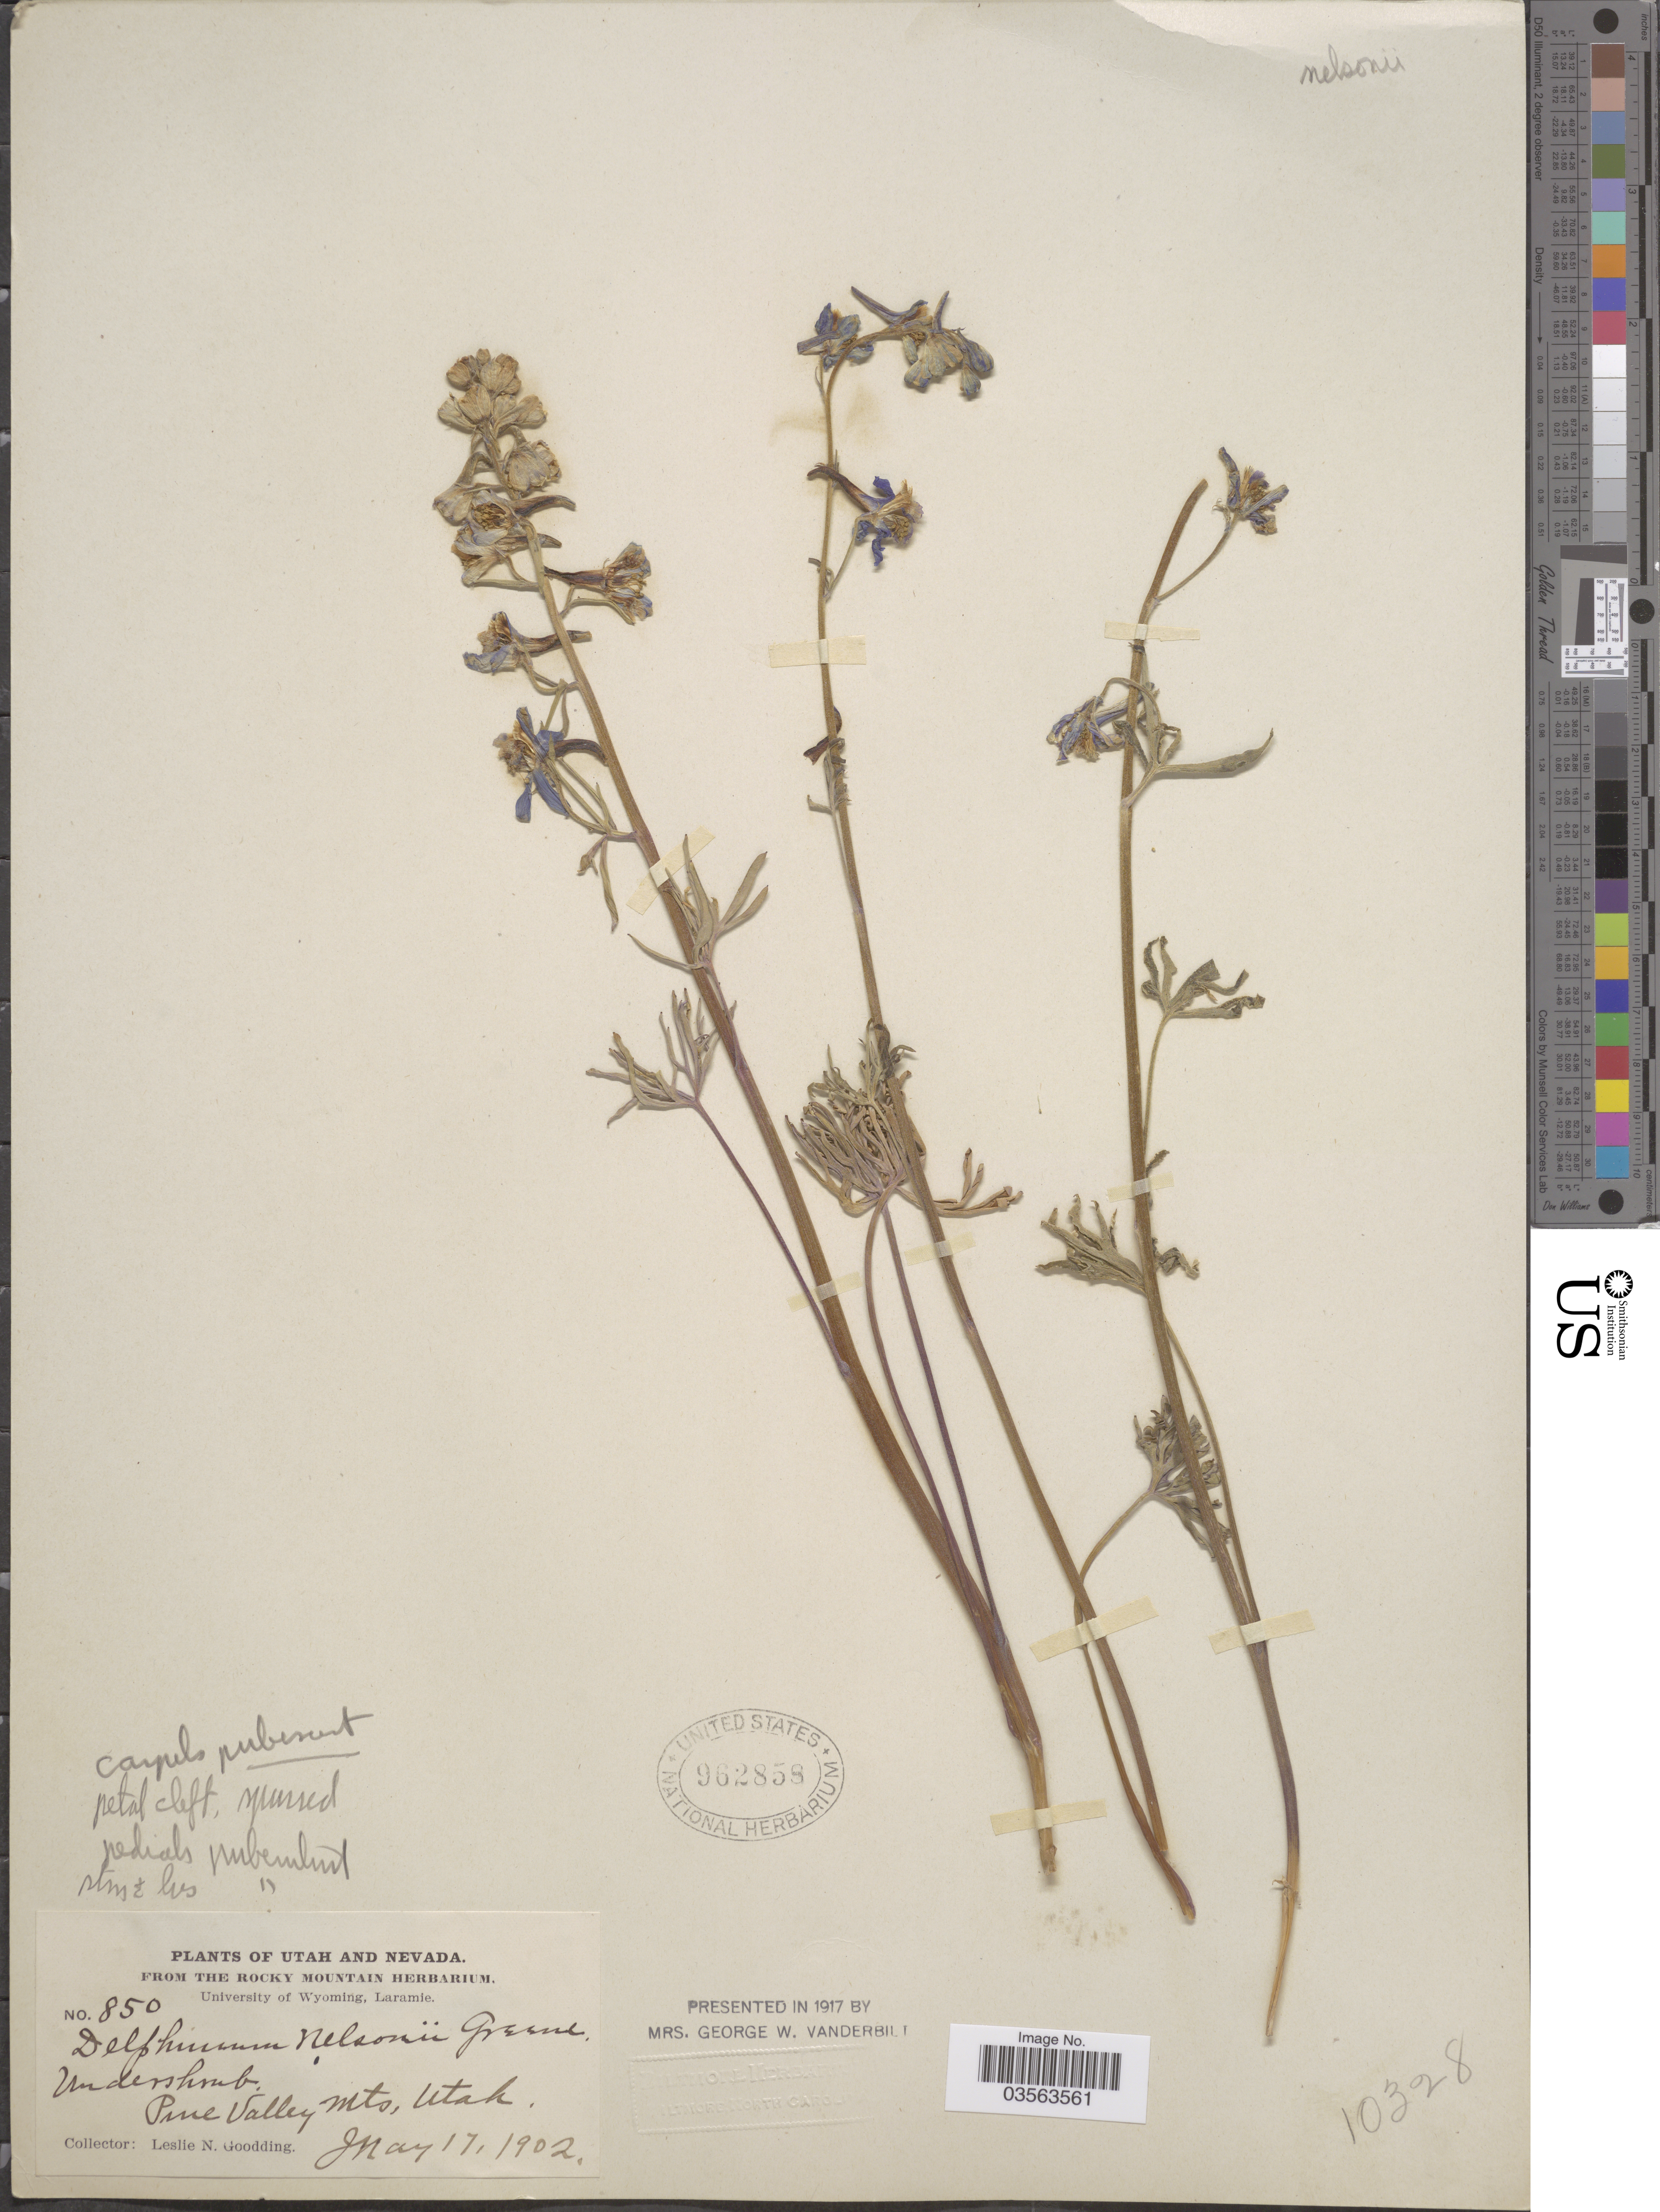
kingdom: Plantae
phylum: Tracheophyta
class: Magnoliopsida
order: Ranunculales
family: Ranunculaceae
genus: Delphinium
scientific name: Delphinium nelsonii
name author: Greene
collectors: L. N. Goodding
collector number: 850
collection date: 1902-05-17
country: United States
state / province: Utah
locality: Pine Valley Mts.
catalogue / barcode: US 962858